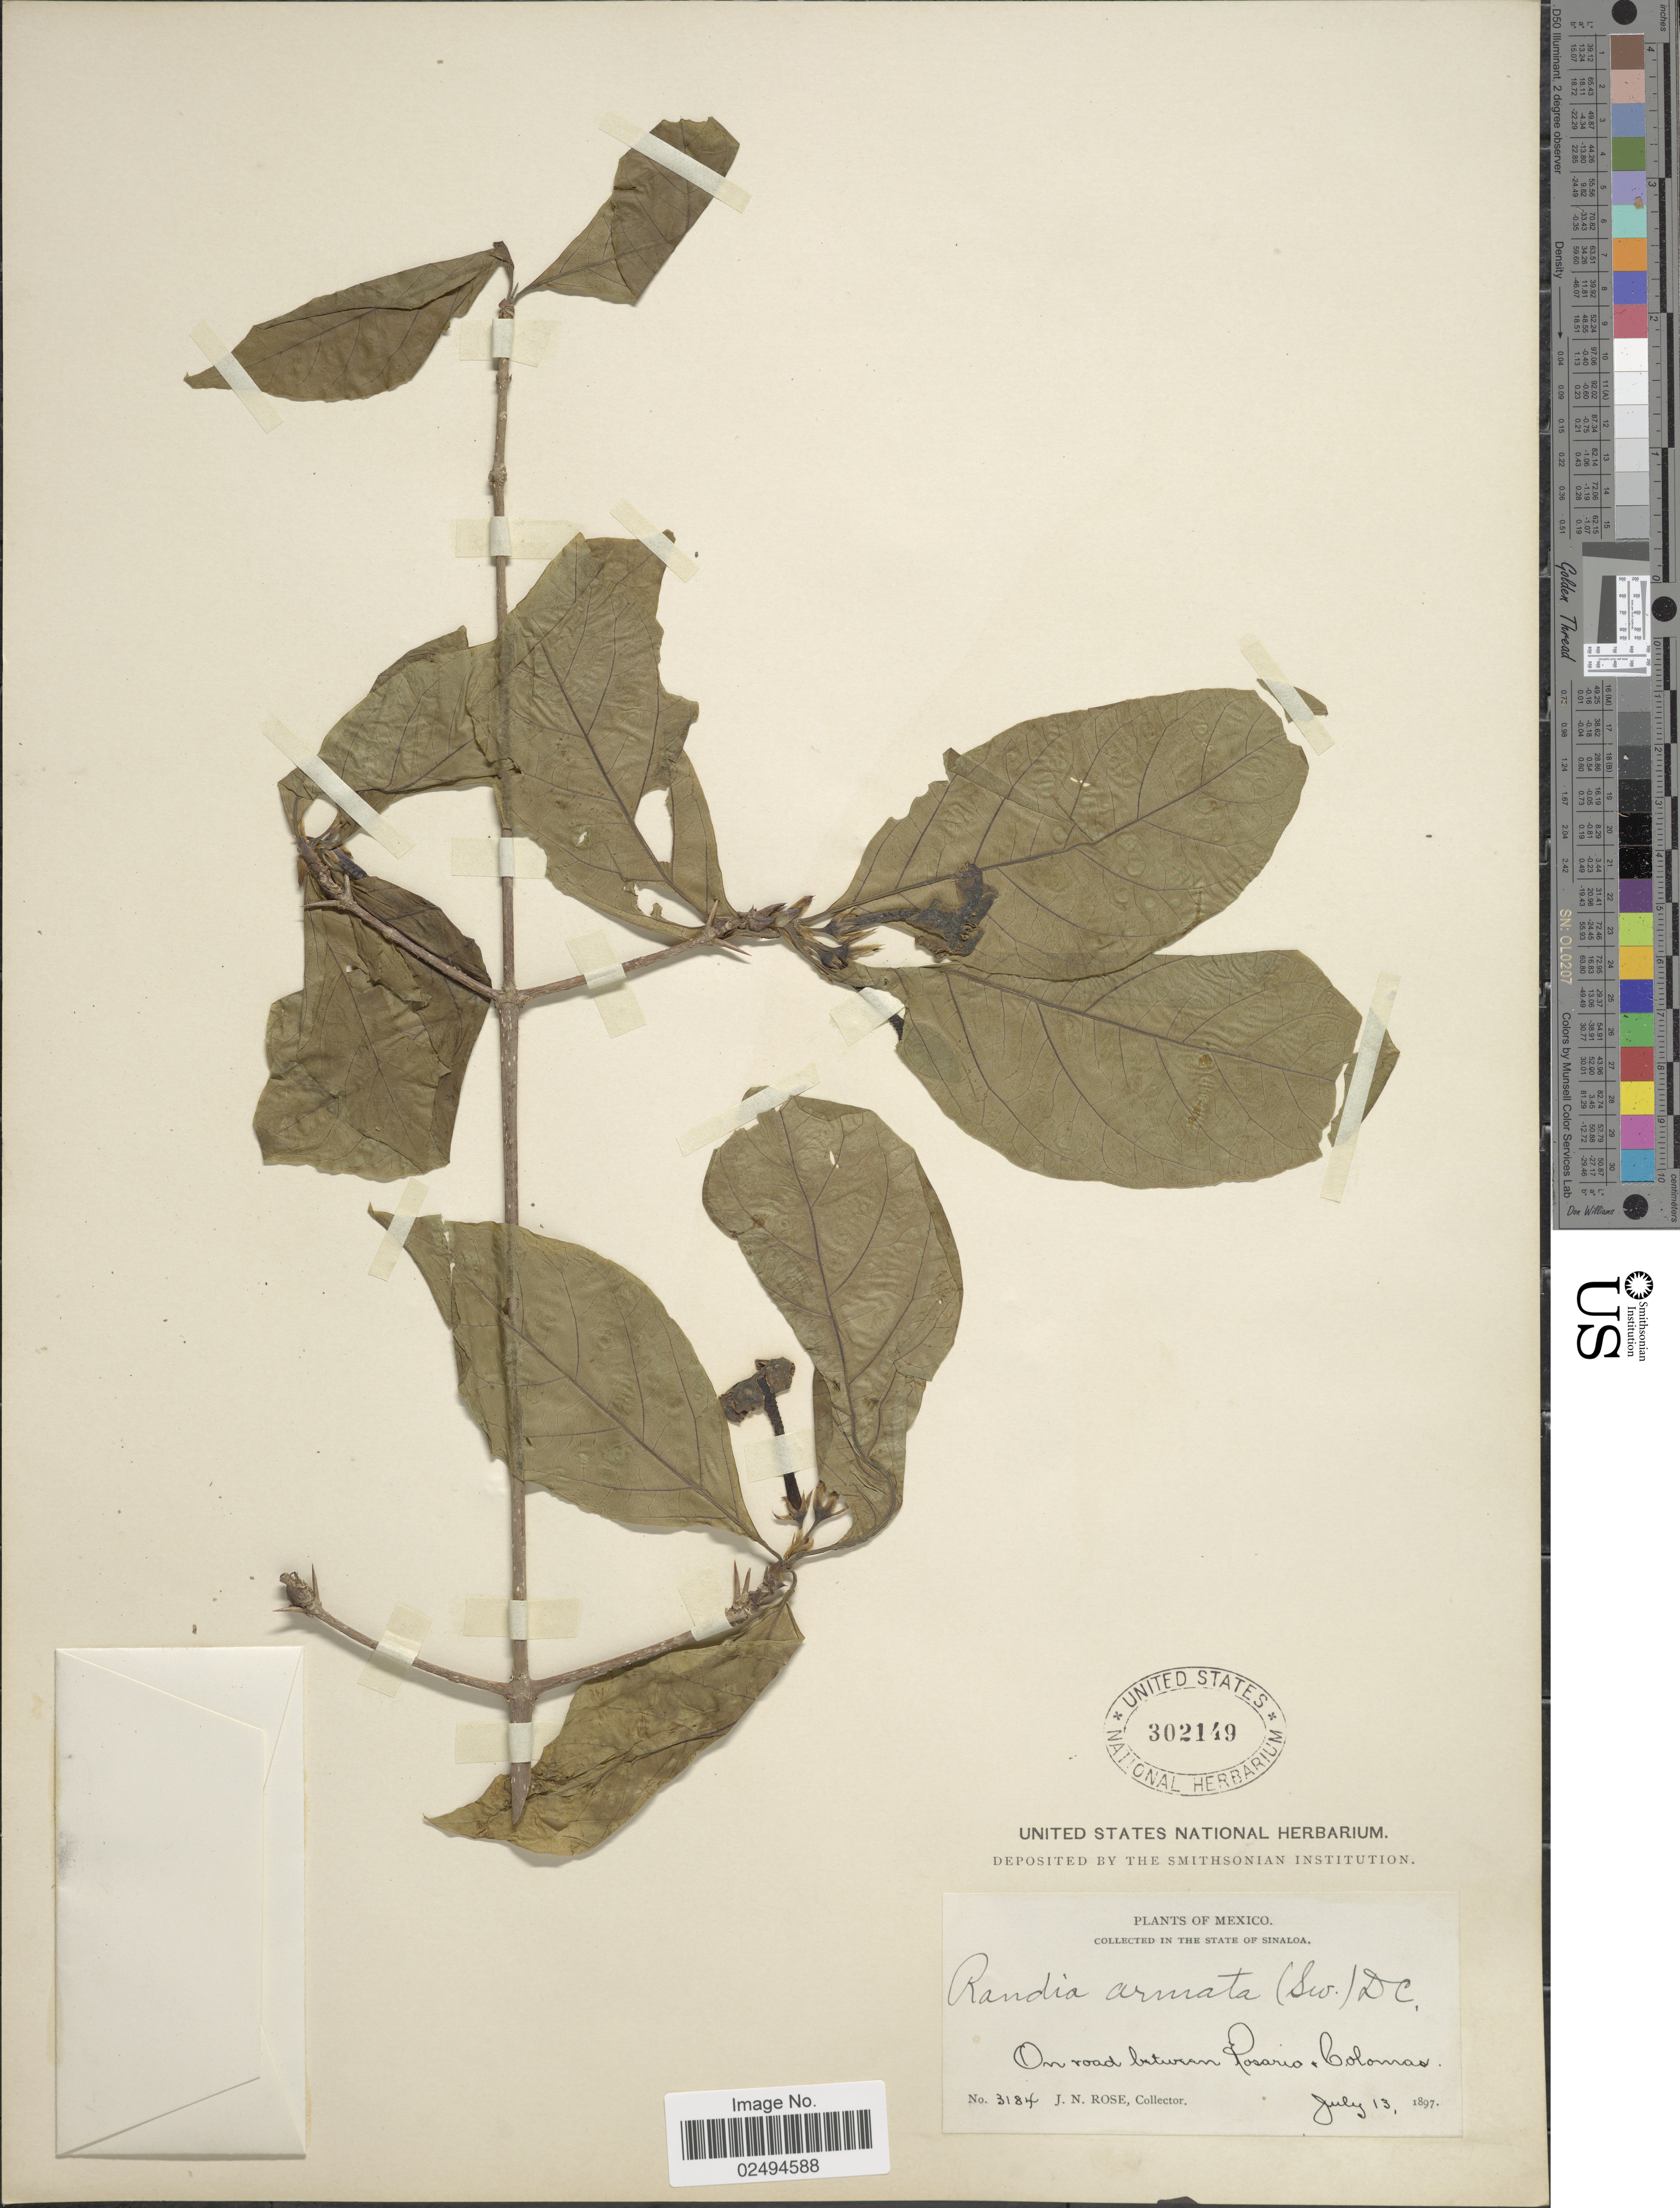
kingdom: Plantae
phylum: Tracheophyta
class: Magnoliopsida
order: Gentianales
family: Rubiaceae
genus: Randia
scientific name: Randia armata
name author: (Sw.) DC.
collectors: J. N. Rose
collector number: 3184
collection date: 1897-07-13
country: Mexico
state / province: Sinaloa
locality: On road between Rosario + Colomas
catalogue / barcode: US 302149